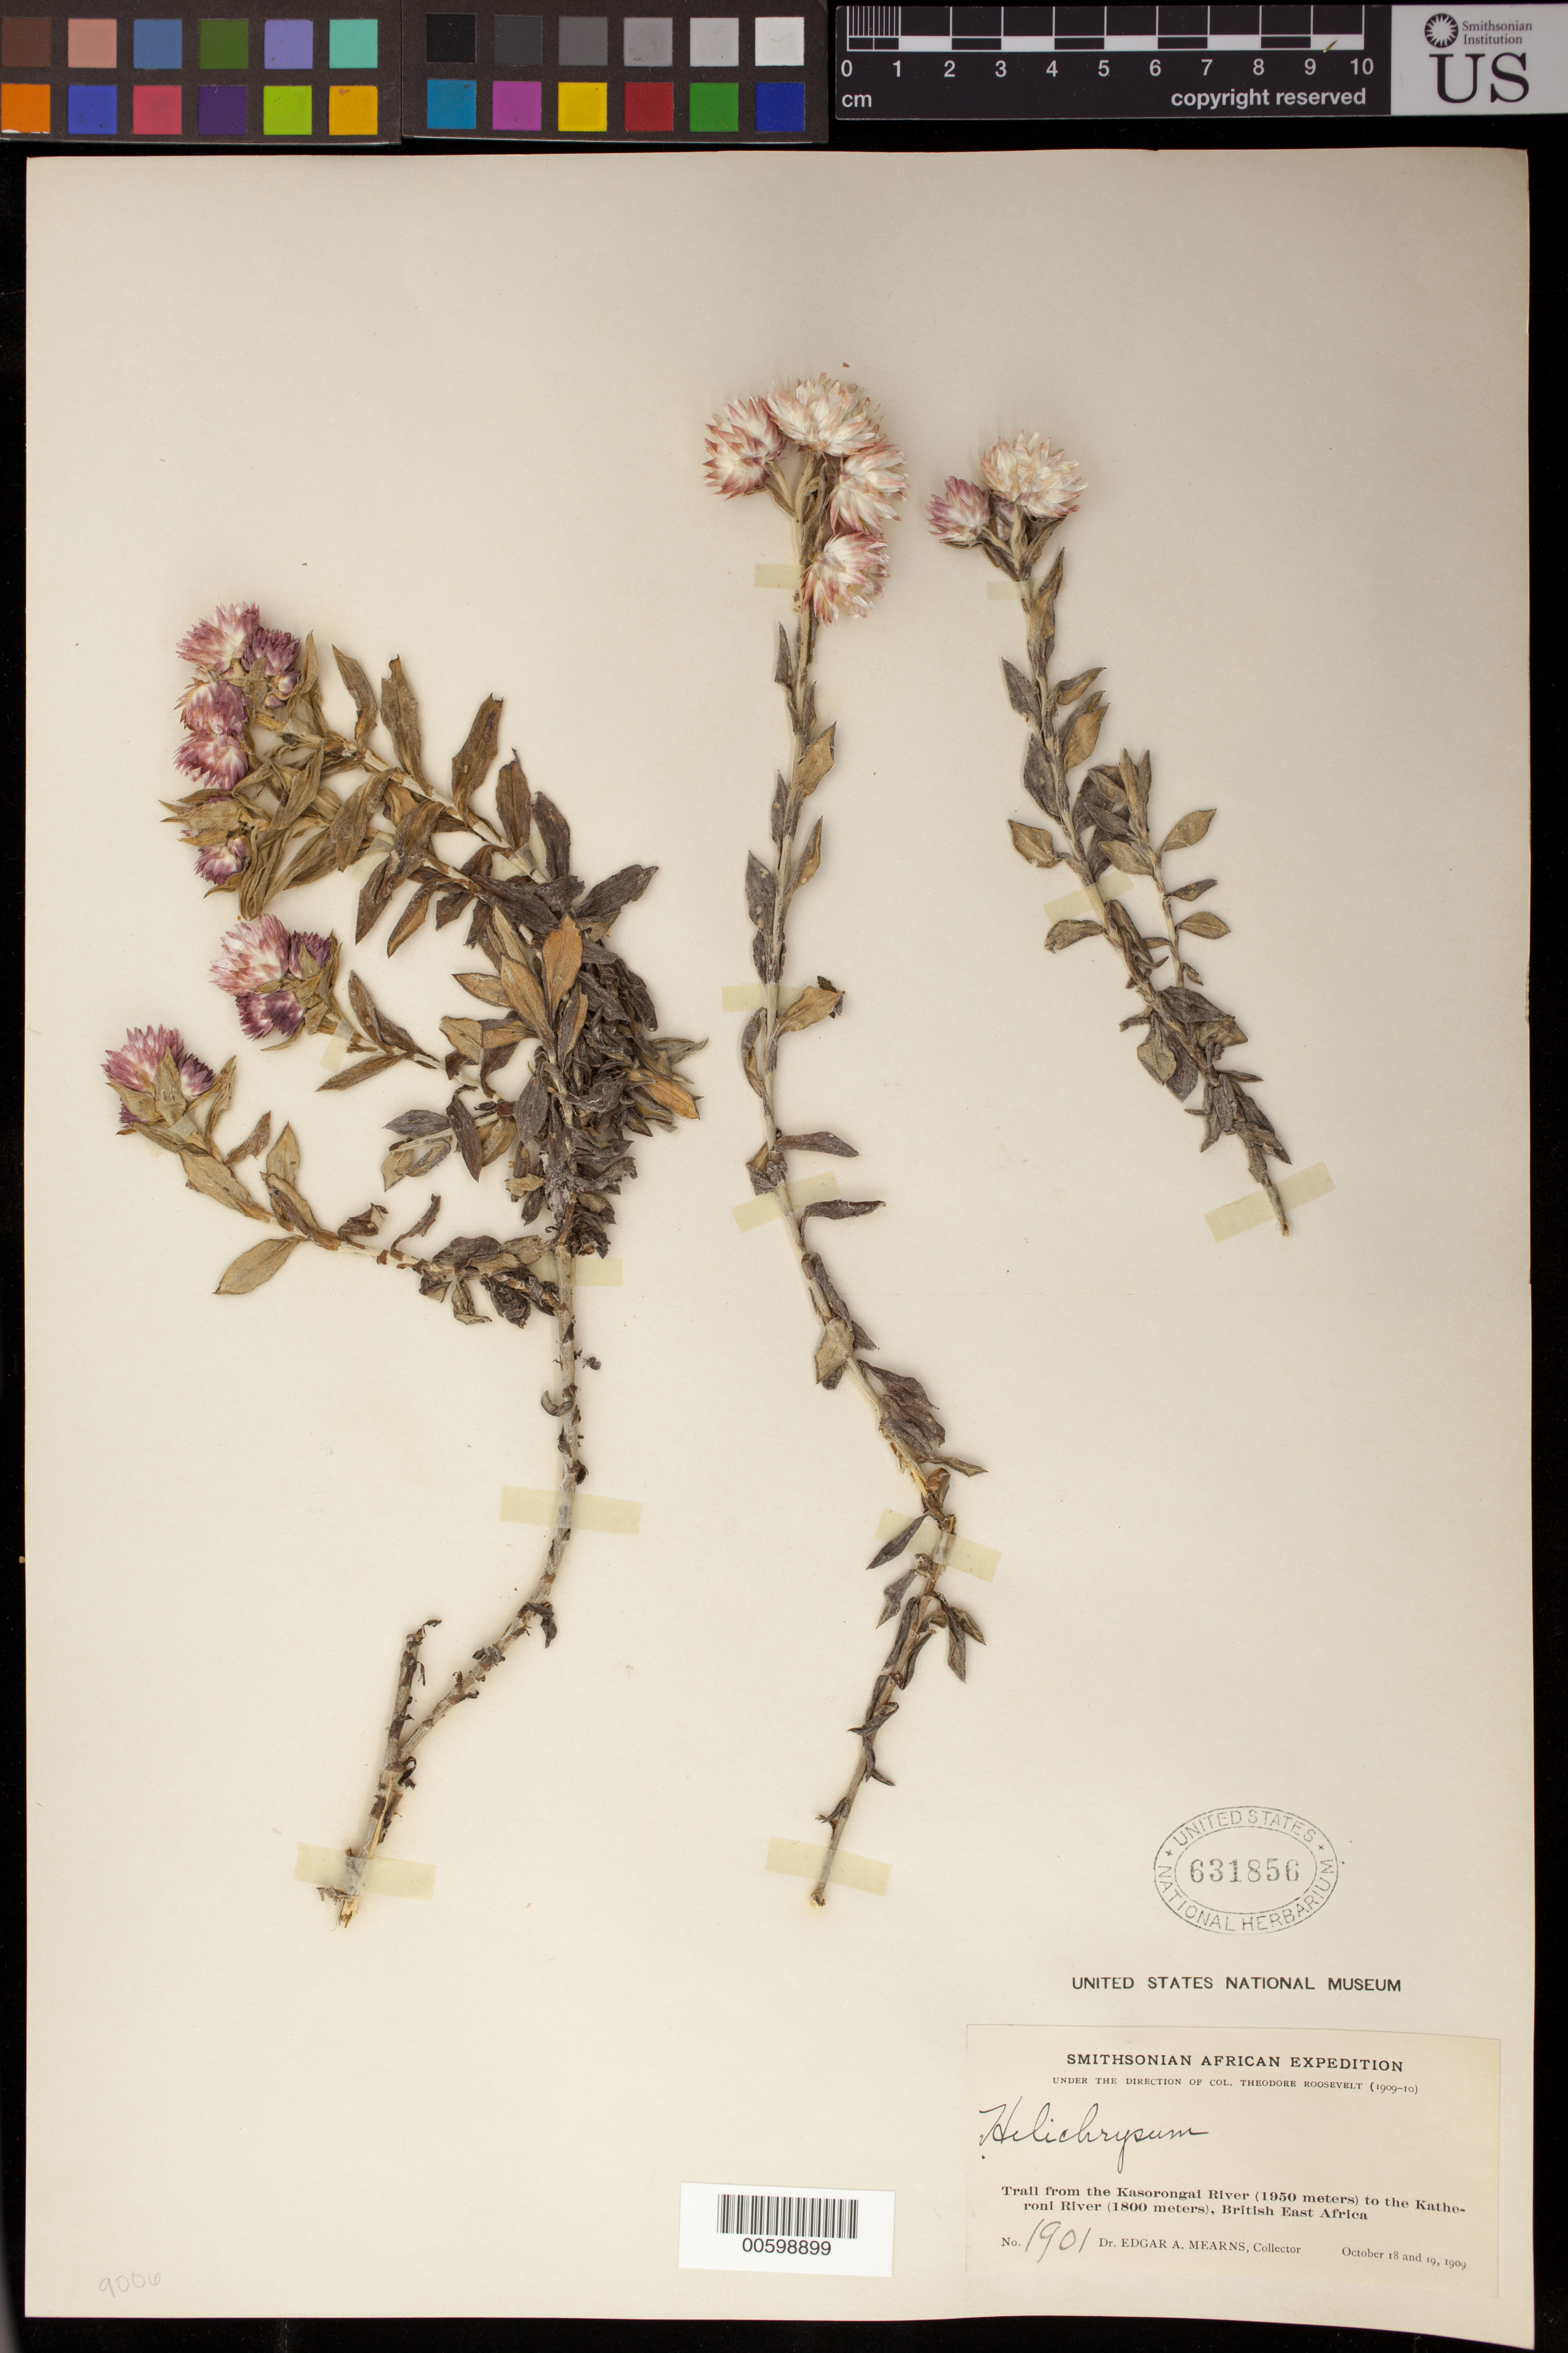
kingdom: Plantae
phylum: Tracheophyta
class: Magnoliopsida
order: Asterales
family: Asteraceae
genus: Helichrysum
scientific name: Helichrysum sp.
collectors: E. A. Mearns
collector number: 1901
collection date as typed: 18 Oct 1909 to 19 Oct 1909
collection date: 1909-10-18/1909-10-19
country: Kenya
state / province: Nyeri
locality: Trail from the Kasorongai river to the Katheroni river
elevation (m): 1950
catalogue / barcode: US 631856